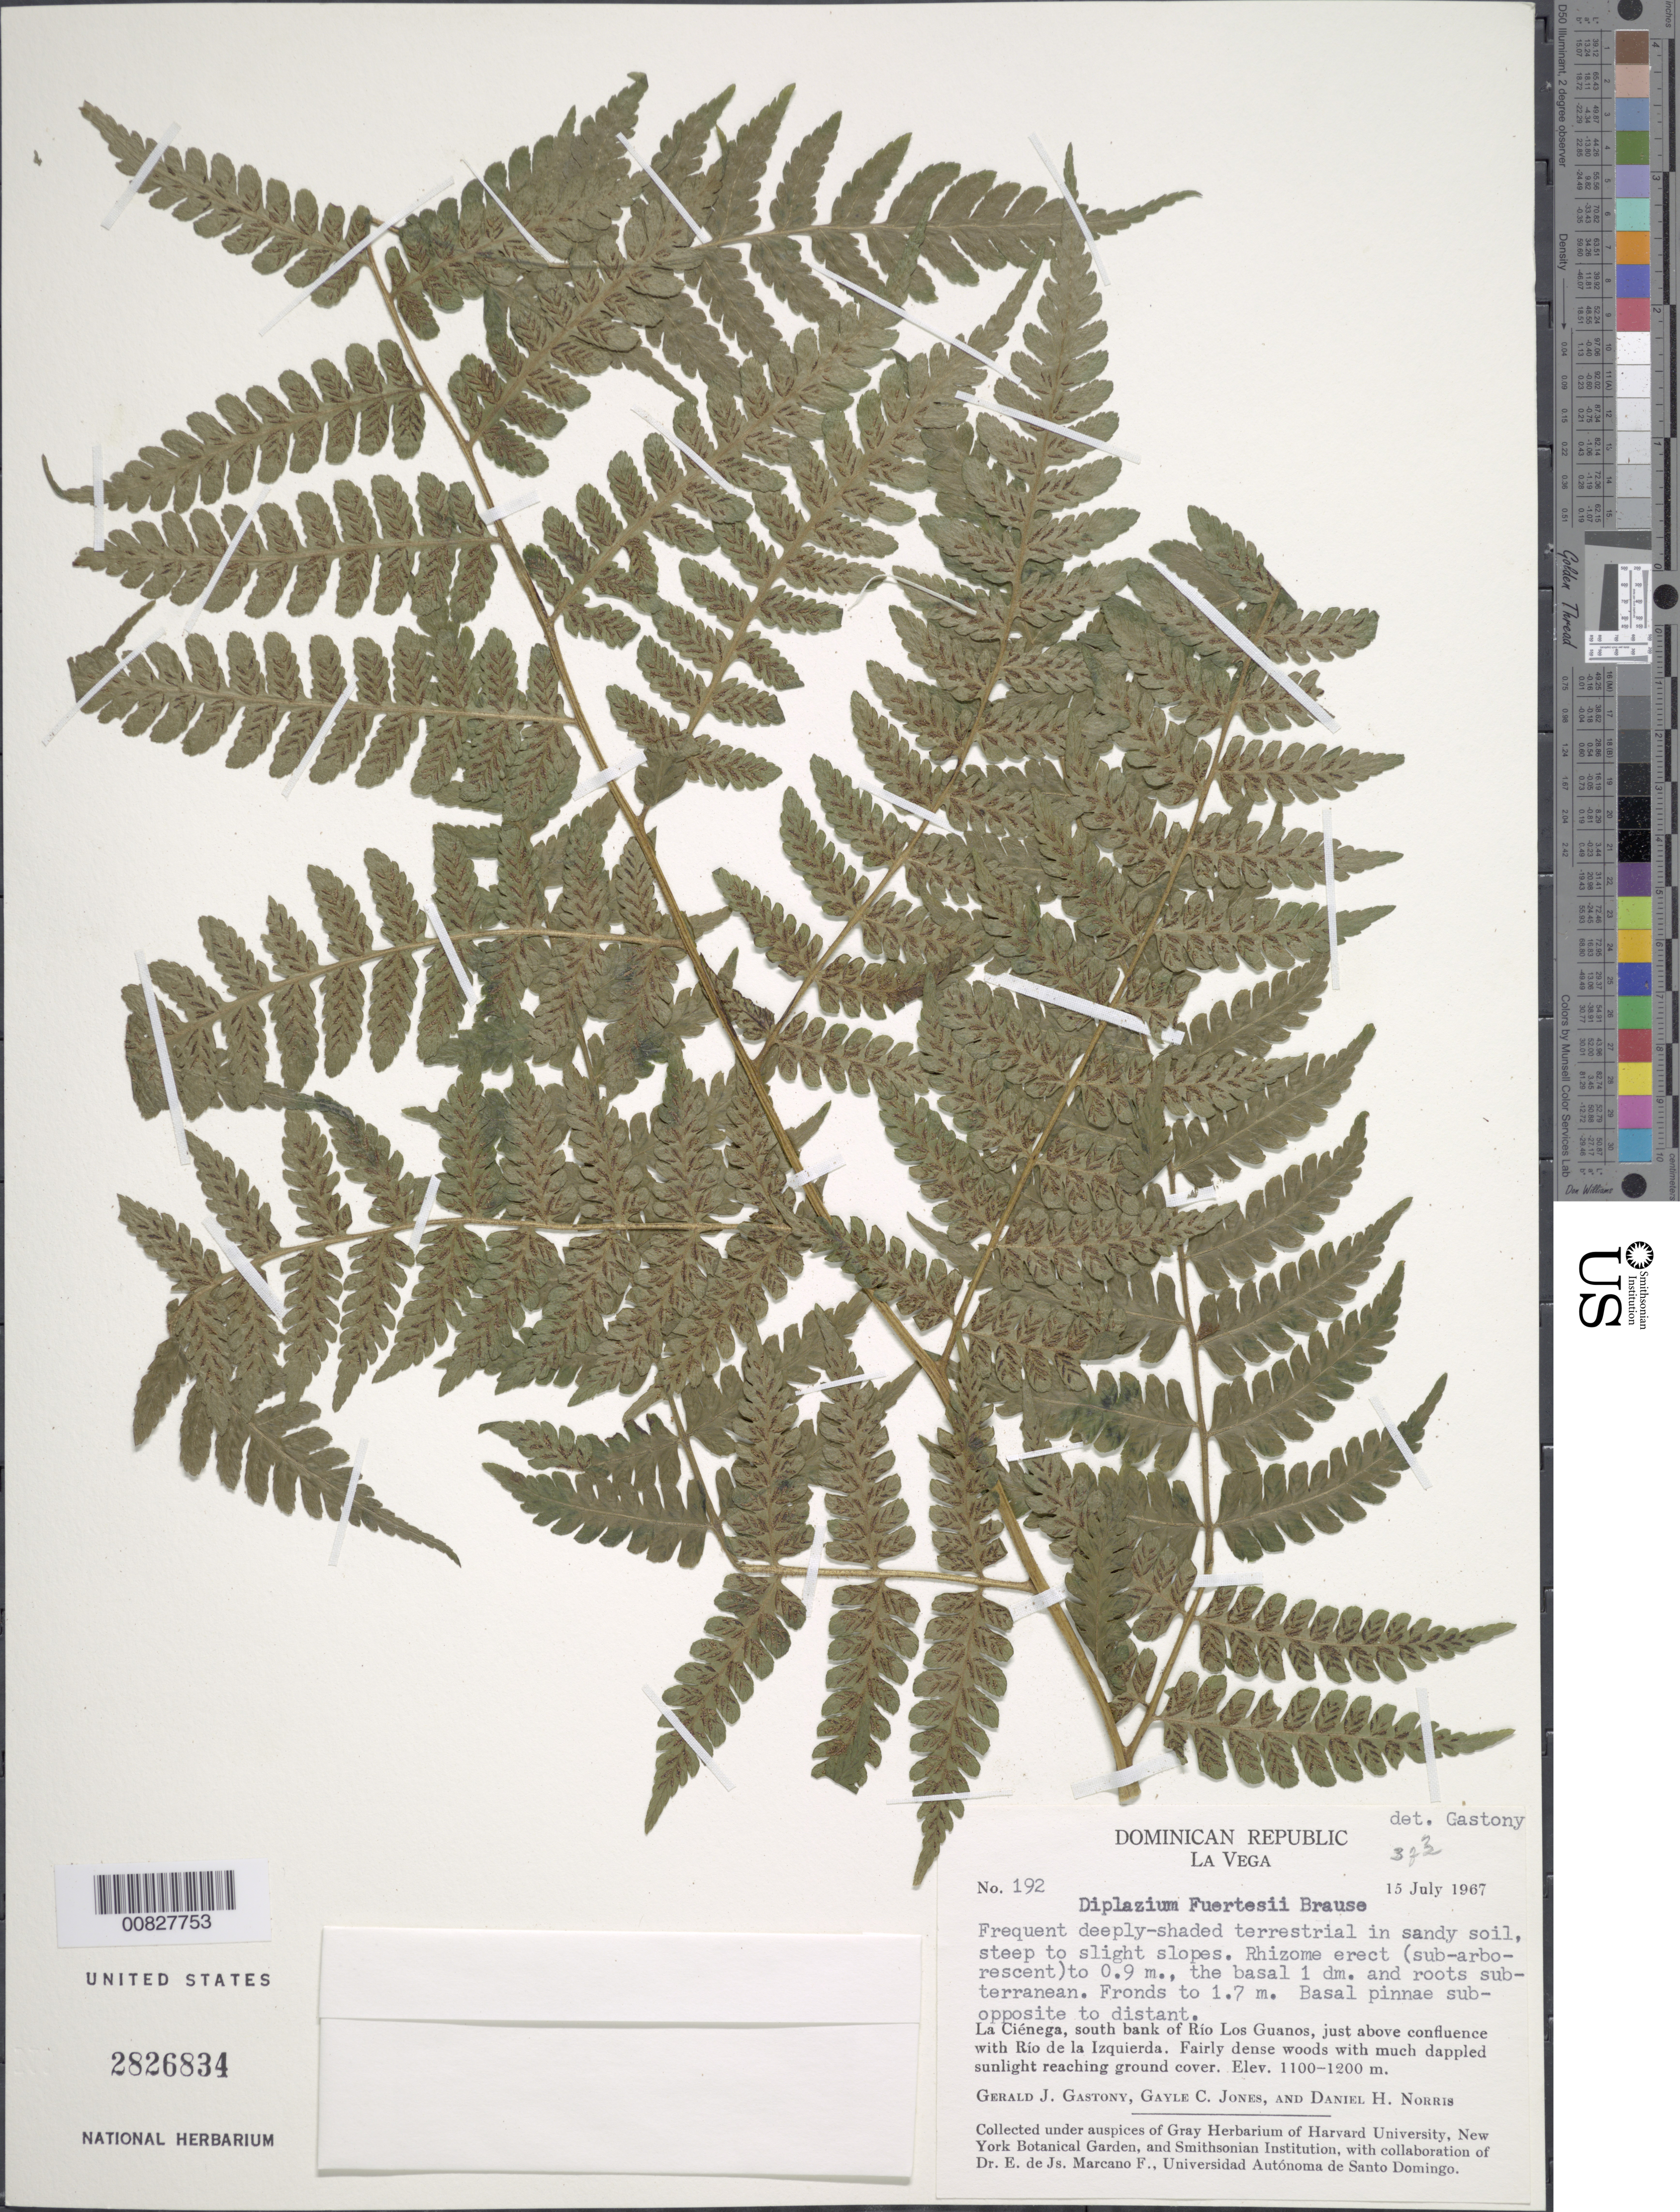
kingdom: Plantae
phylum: Tracheophyta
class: Polypodiopsida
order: Polypodiales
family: Athyriaceae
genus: Diplazium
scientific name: Diplazium fuertesii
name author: Brause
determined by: Gastony, Gerald J.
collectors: G. Gastony, G. C. Jones & D. H. Norris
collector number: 192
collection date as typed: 15 Jul 1967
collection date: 1967-07-15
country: Dominican Republic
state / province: La Vega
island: Hispaniola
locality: La Ciénega, S bank of Río Los Guanos, above confluence with Río de la Izquierda.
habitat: Deeply shaded, sandy soil, steep to slight slopes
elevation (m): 1100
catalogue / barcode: US 2826834